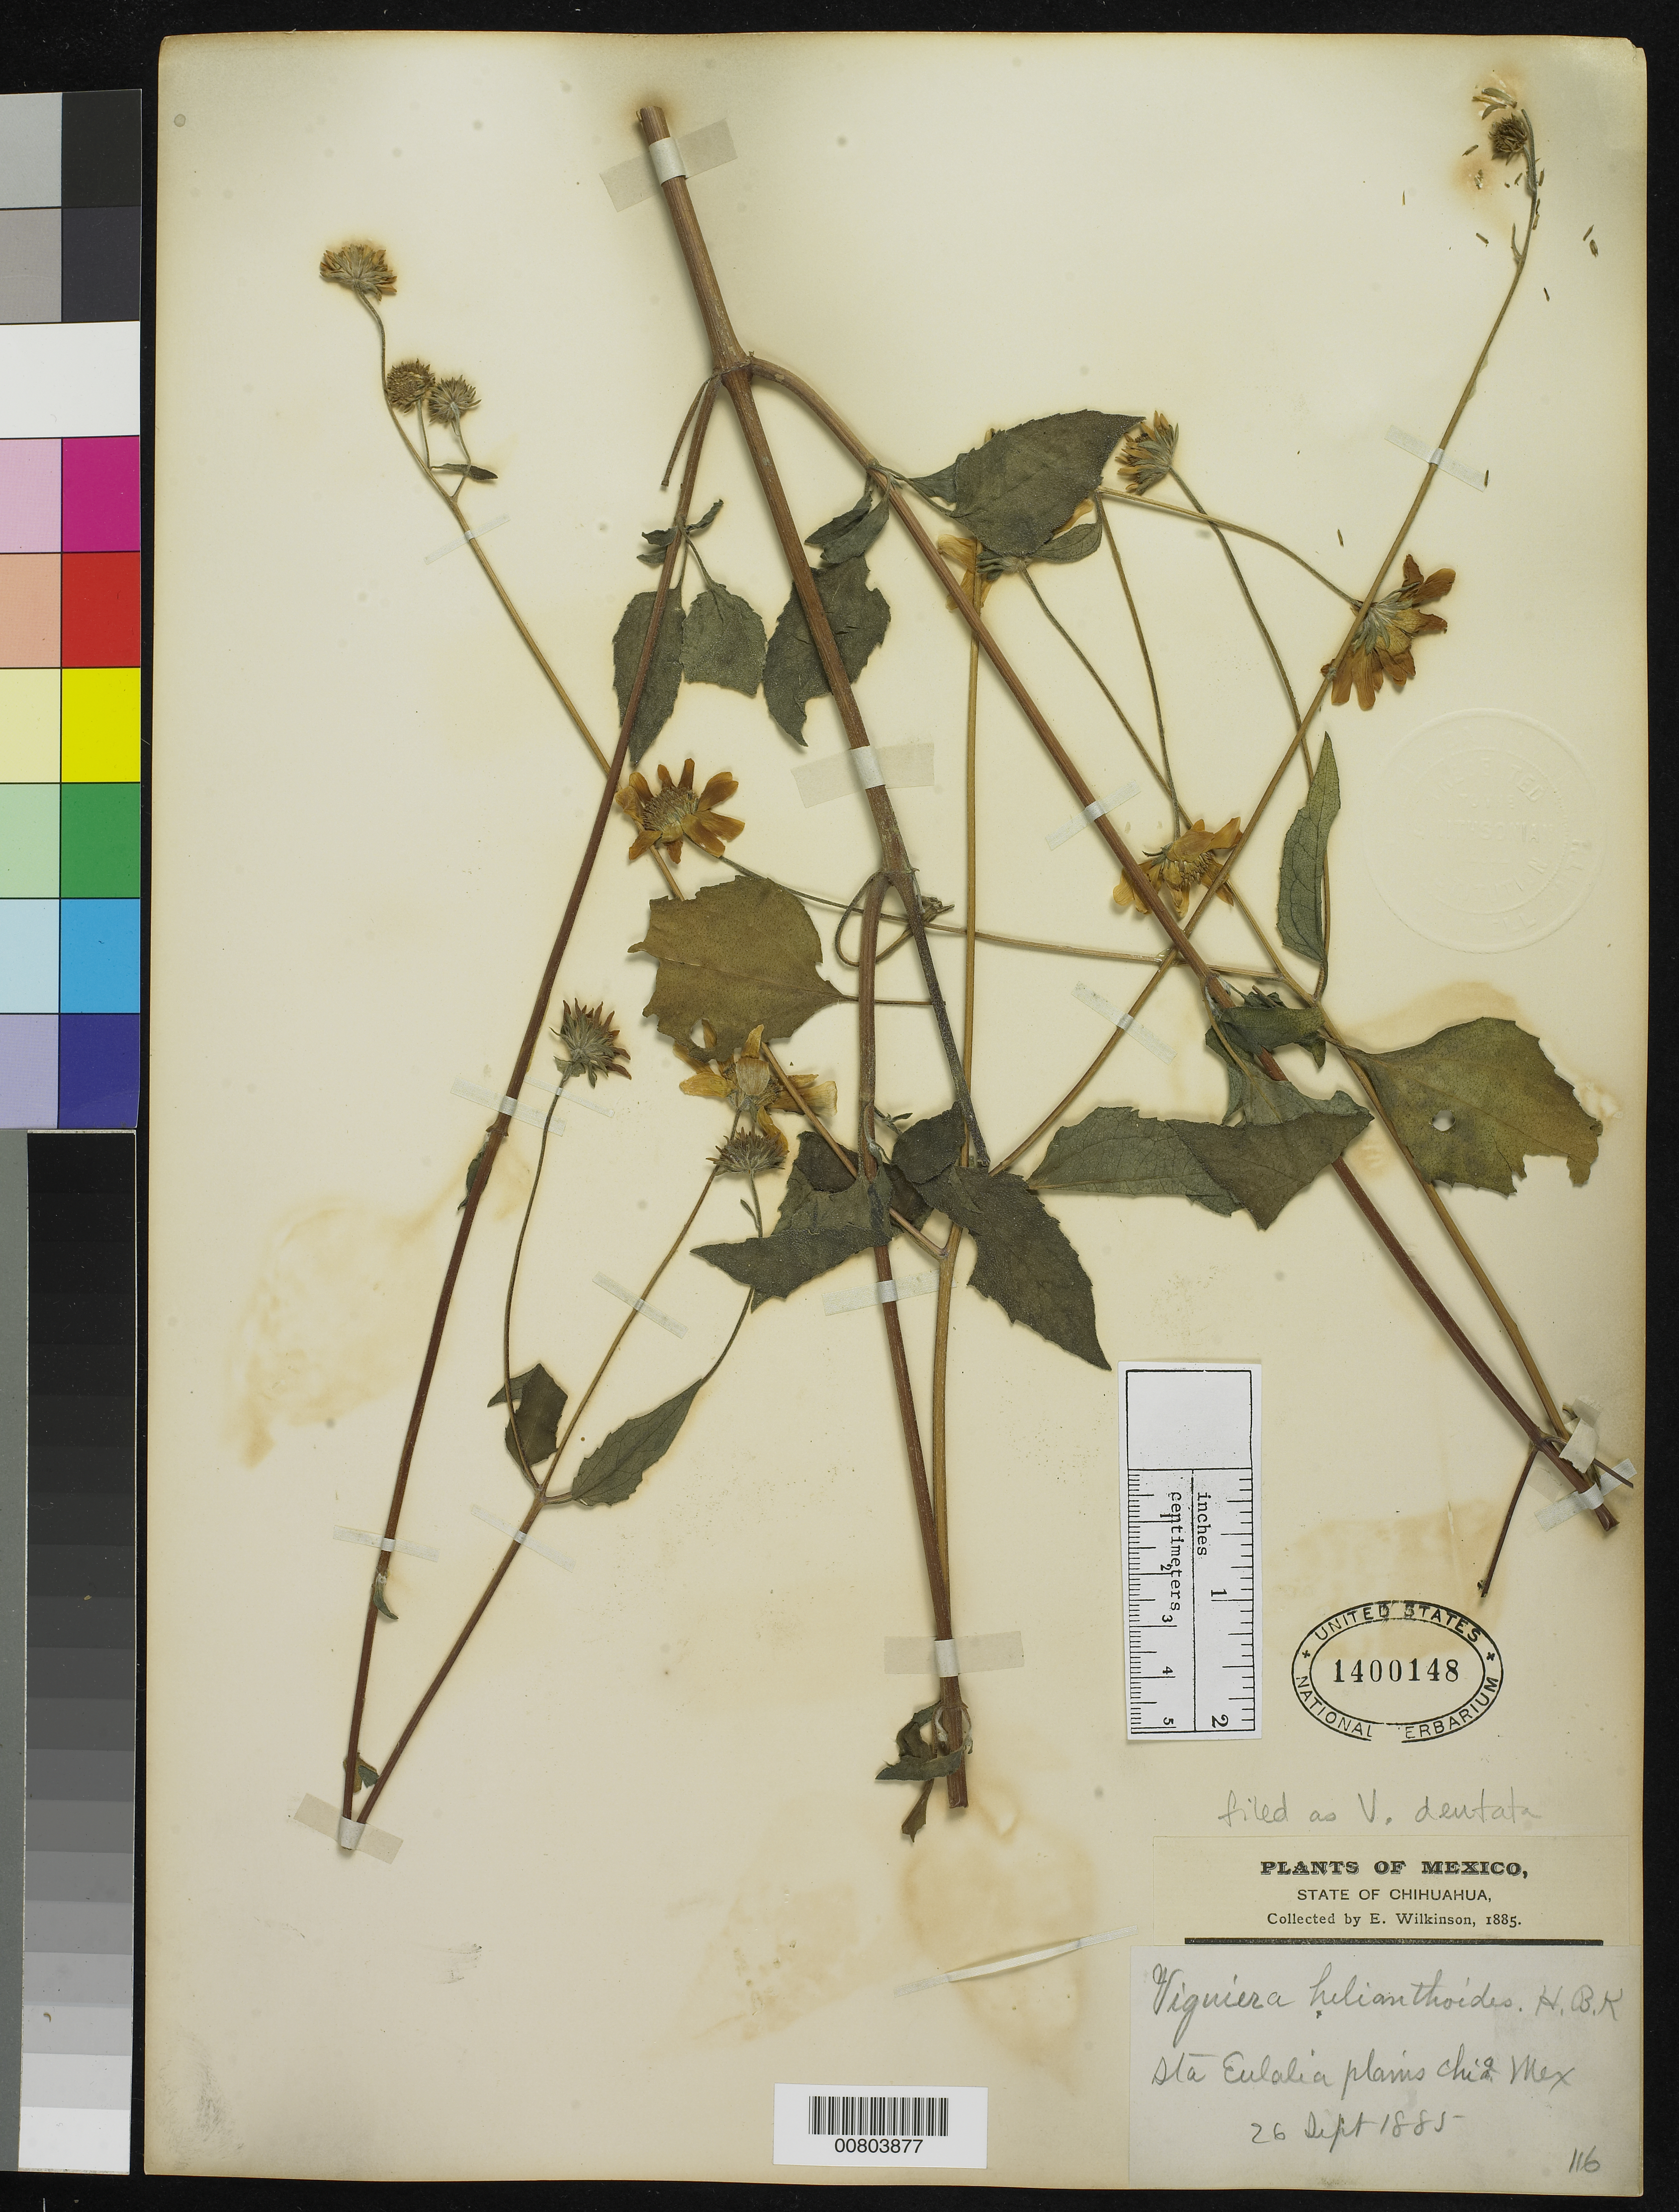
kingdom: Plantae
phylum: Tracheophyta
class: Magnoliopsida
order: Asterales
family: Asteraceae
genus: Viguiera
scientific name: Viguiera dentata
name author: (Cav.) Spreng.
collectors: E. Wilkinson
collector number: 116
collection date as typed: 26 Sep 1885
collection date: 1885-09-26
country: Mexico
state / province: Chihuahua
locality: Sta. Eulalia plains, Chihuahua.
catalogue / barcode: US 1400148